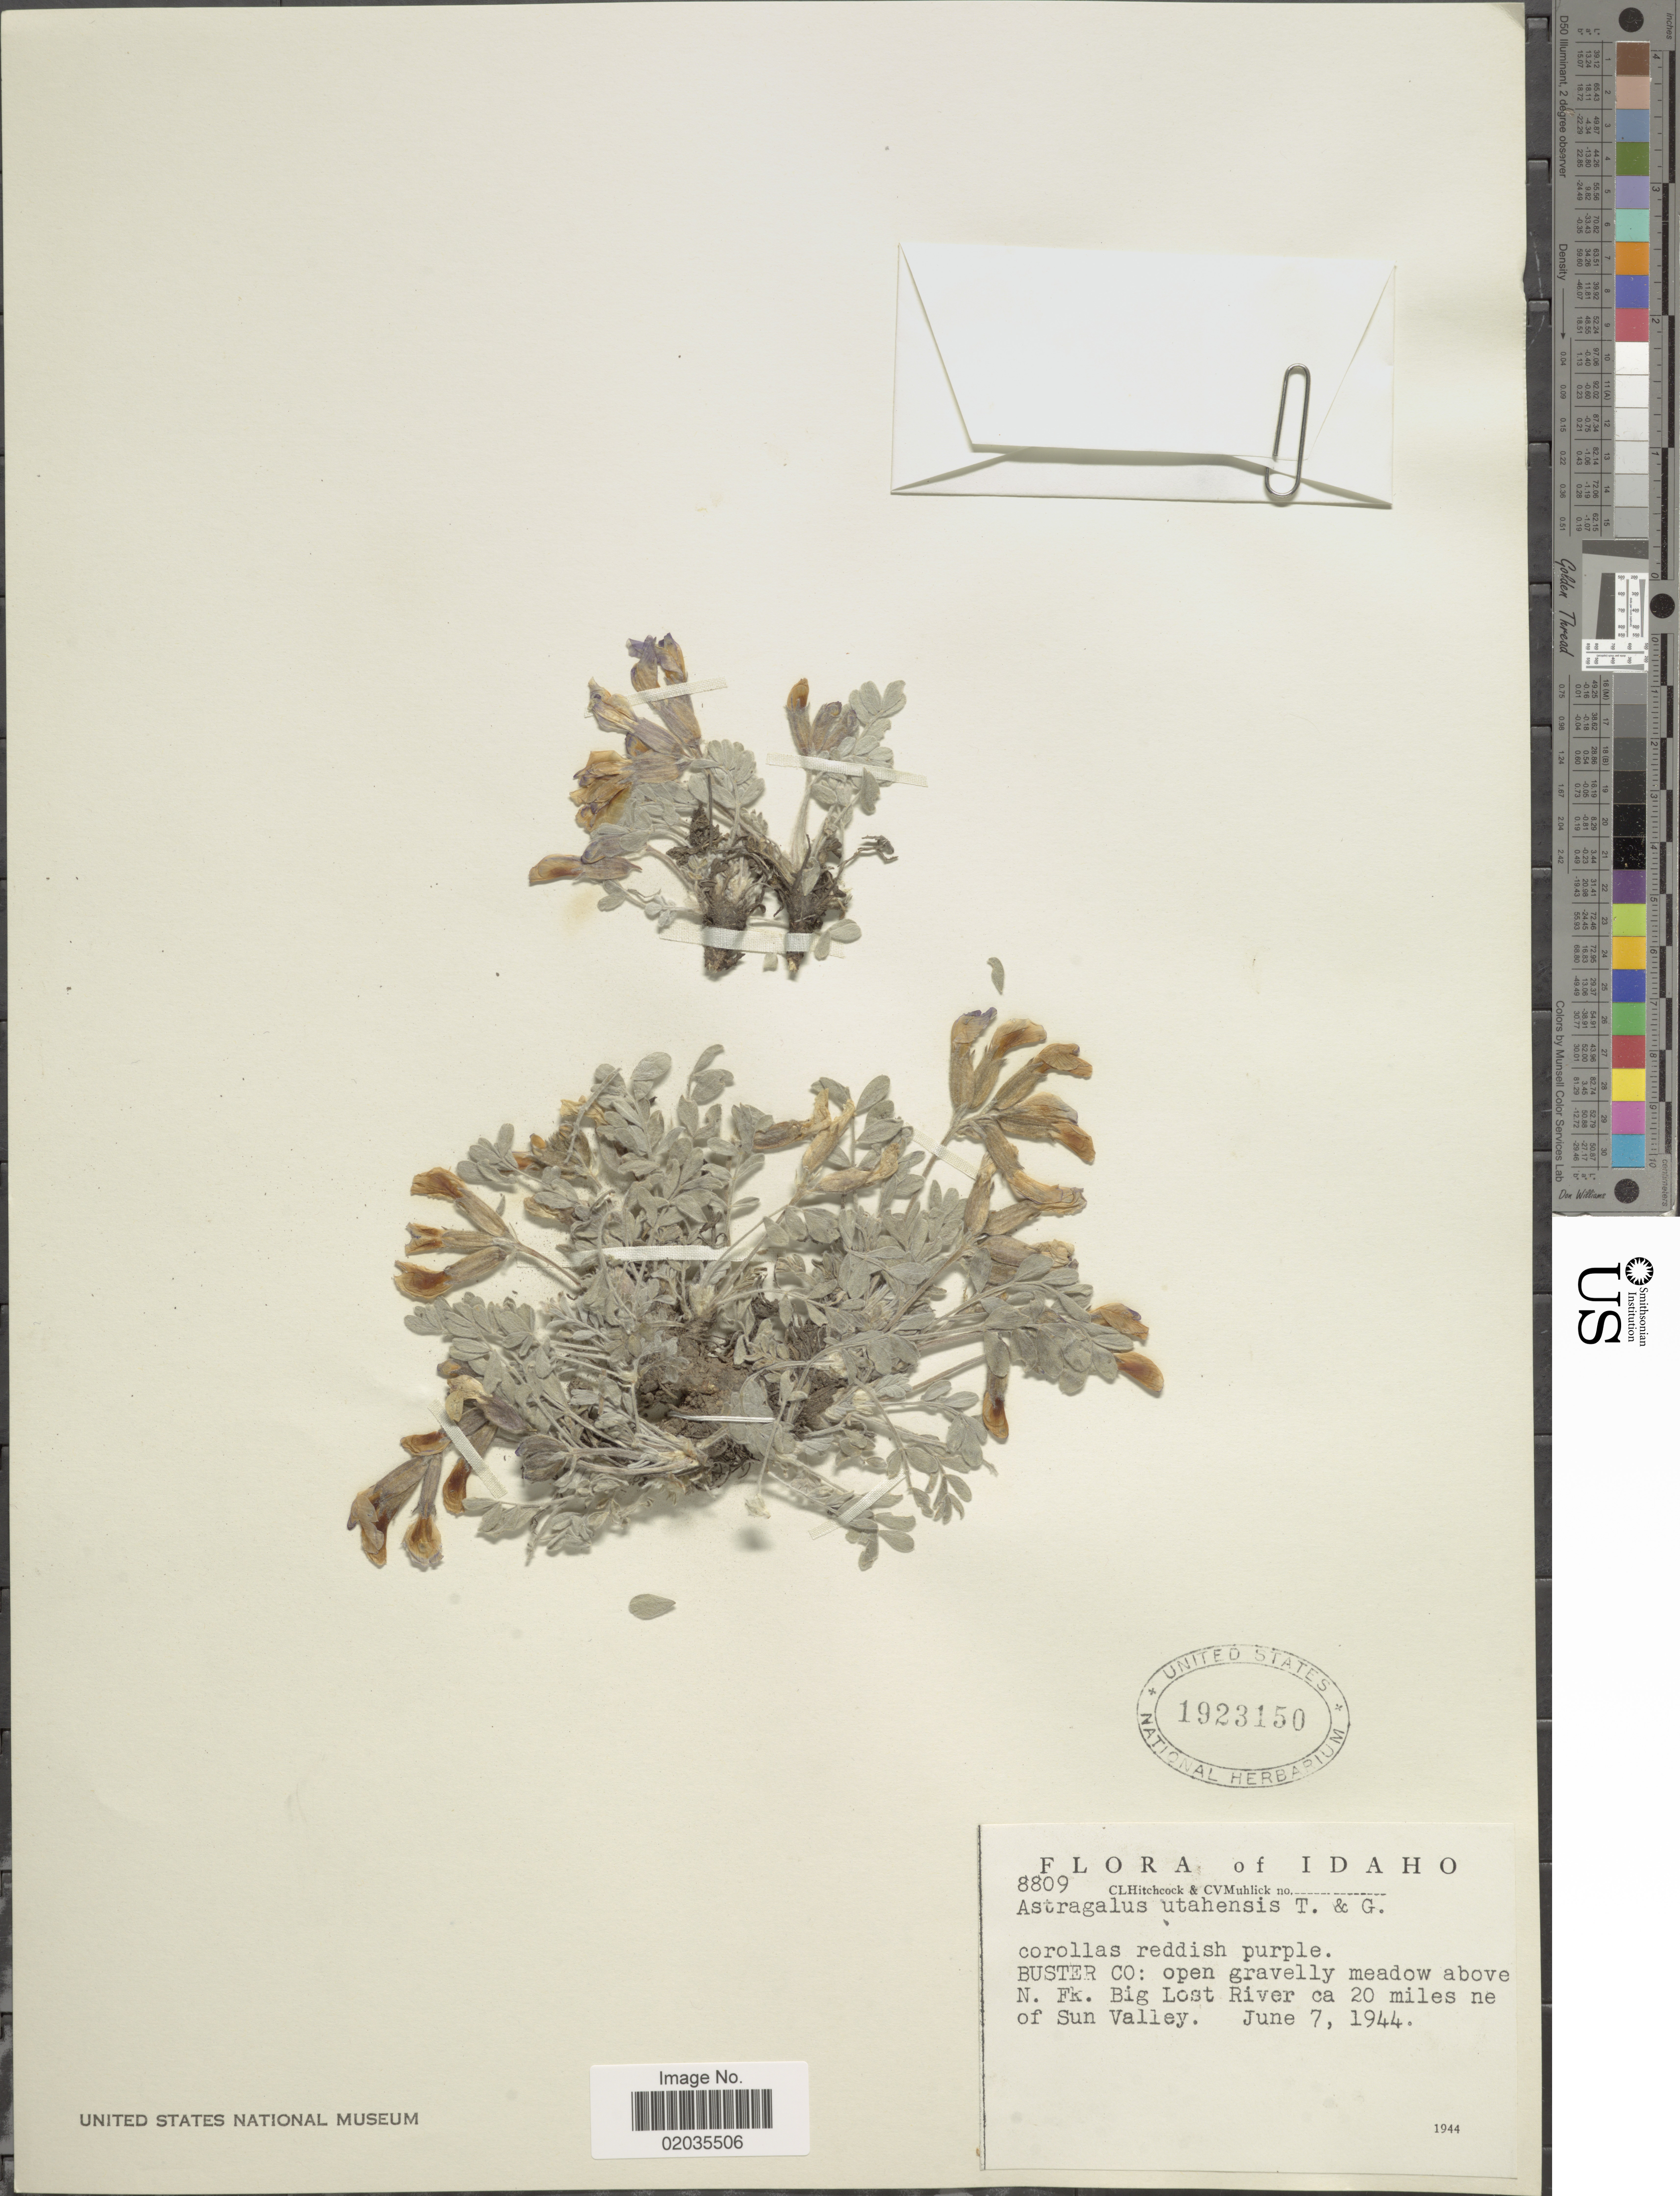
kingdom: Plantae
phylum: Tracheophyta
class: Magnoliopsida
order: Fabales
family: Fabaceae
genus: Astragalus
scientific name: Astragalus utahensis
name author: (Torr.) Torr. & A. Gray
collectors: C. L. Hitchcock & C. V. Muhlick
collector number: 8809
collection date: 1944-06-07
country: United States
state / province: Idaho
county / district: Custer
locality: Buster Co. [?]: above N. Fk. Big Lost River ca 20 miles NE of Sun Valley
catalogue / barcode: US 1923150